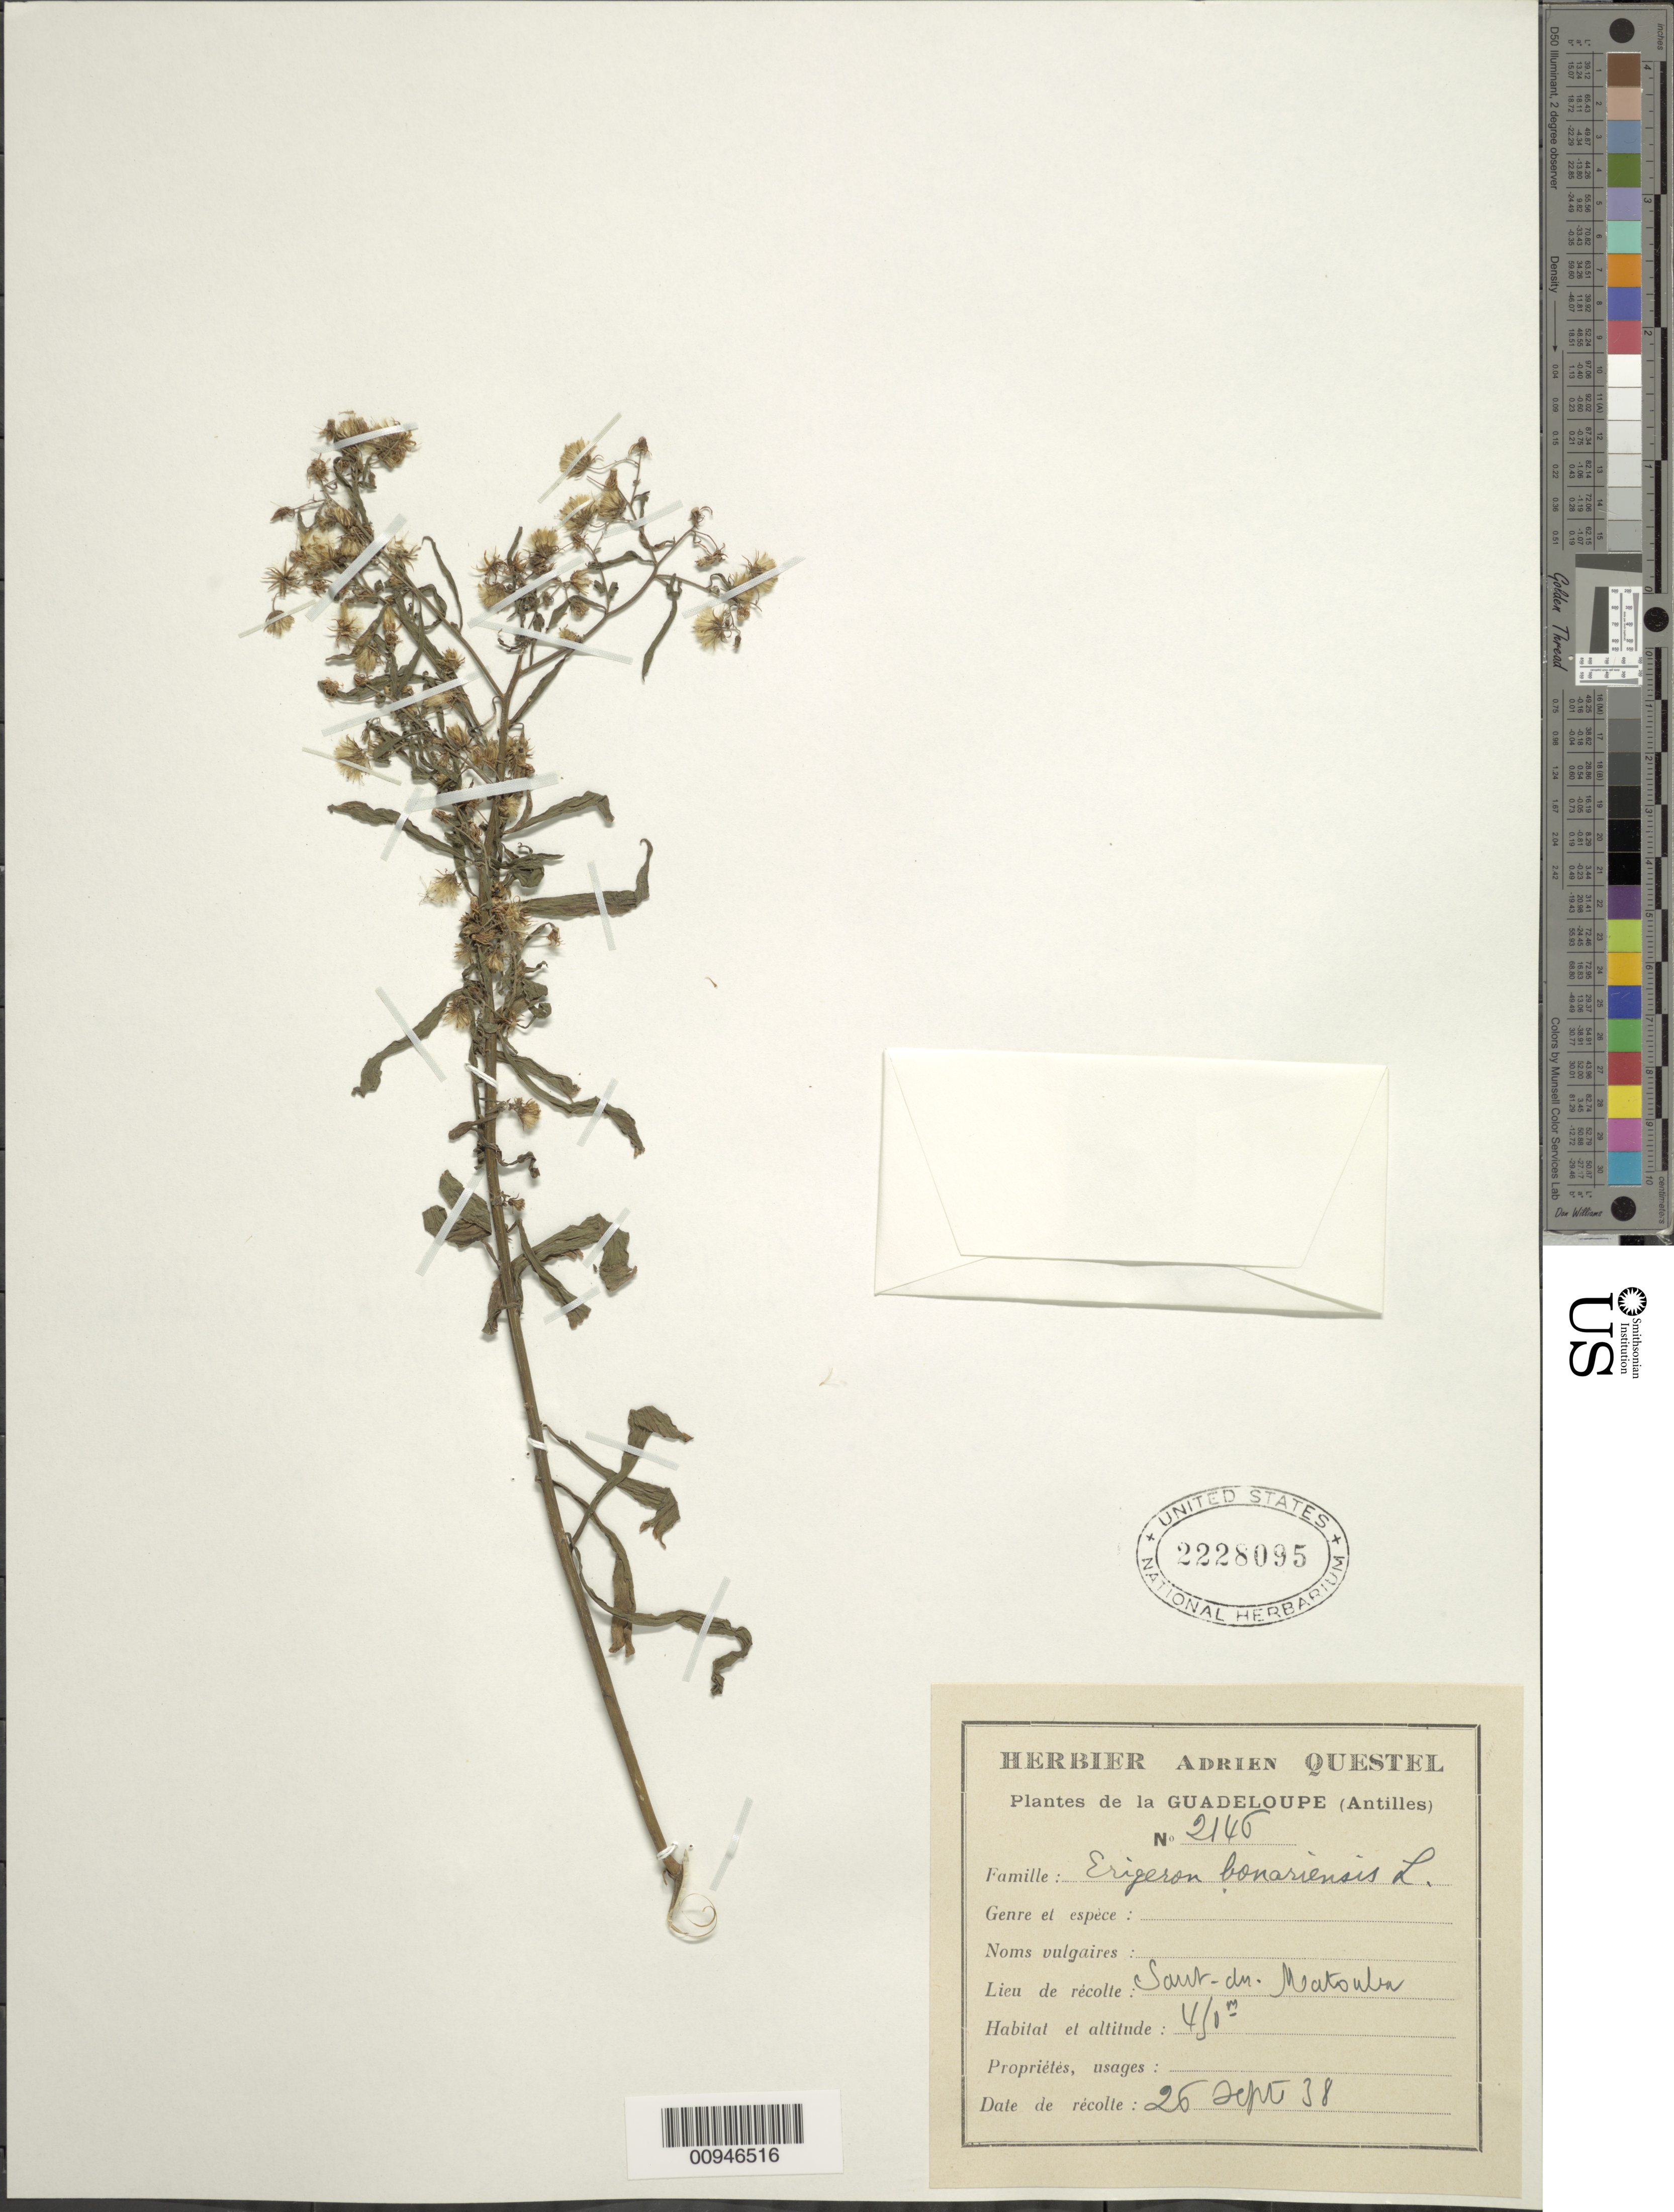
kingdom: Plantae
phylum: Tracheophyta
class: Magnoliopsida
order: Asterales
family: Asteraceae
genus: Conyza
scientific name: Conyza bonariensis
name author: (L.) Cronq.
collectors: A. Questel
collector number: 2146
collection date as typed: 26 Sep 1938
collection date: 1938-09-26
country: Guadeloupe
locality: Sant du Matasuba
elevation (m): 450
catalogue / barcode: US 2228095